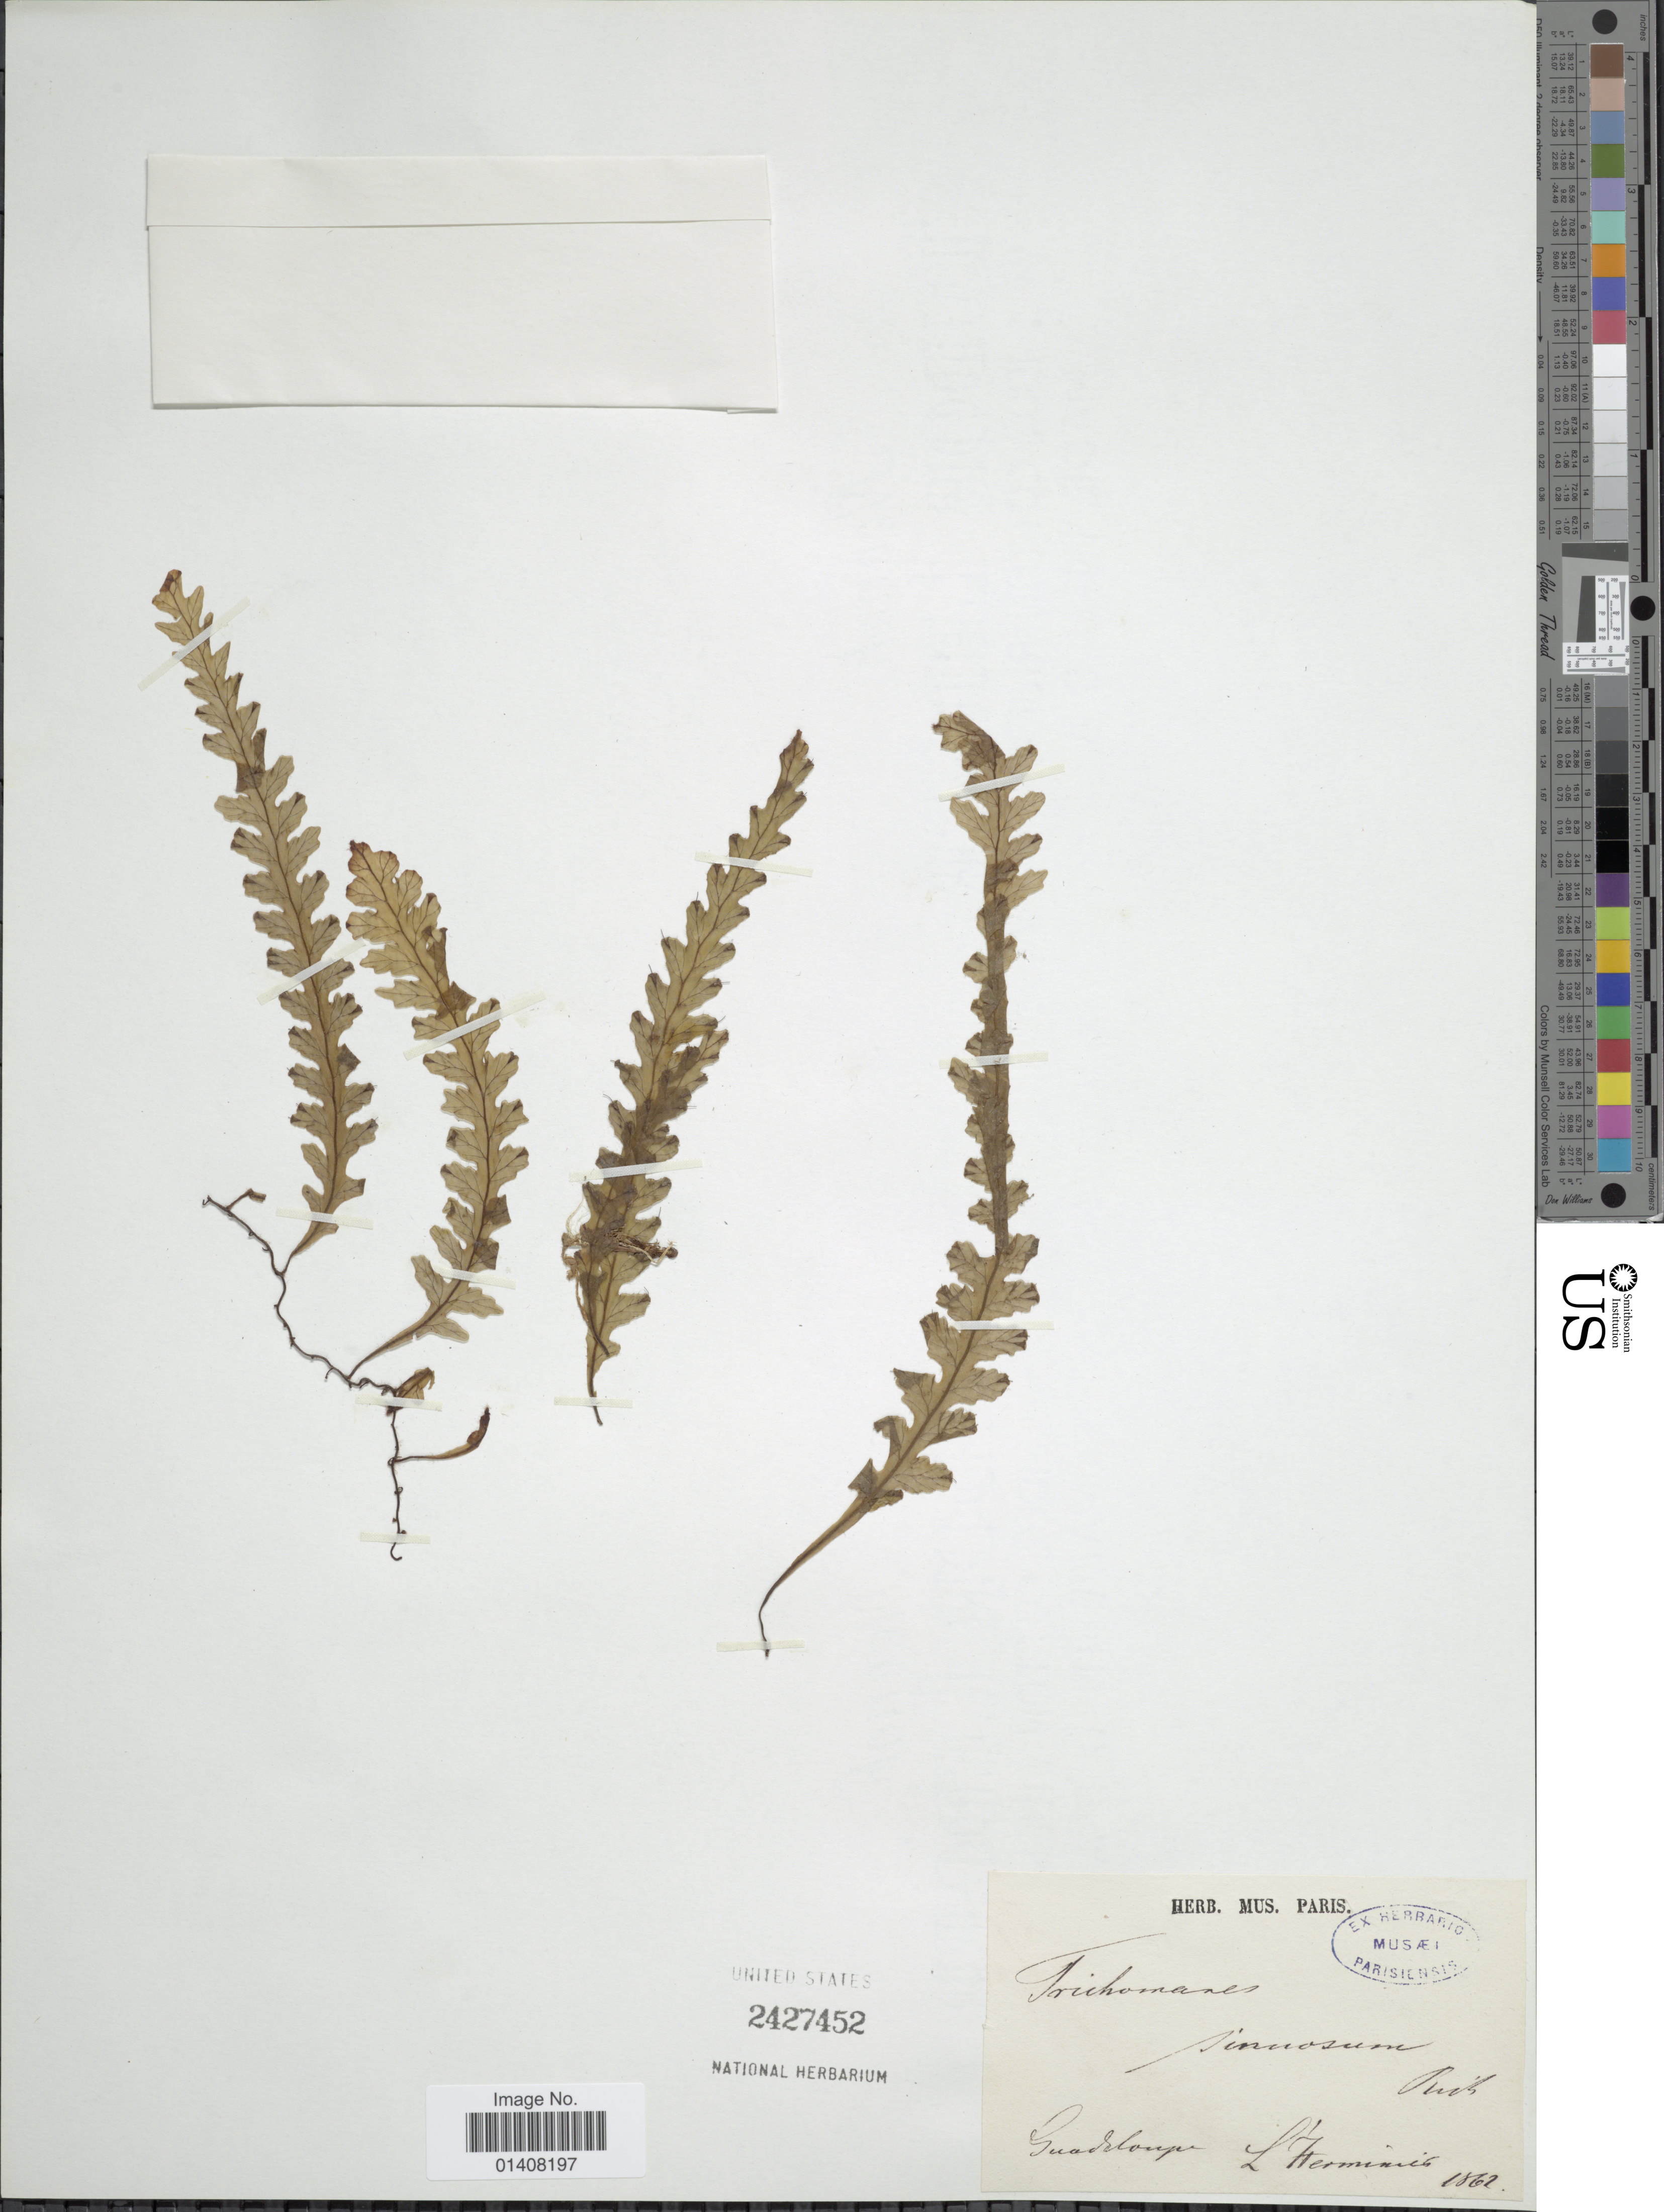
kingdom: Plantae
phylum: Tracheophyta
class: Polypodiopsida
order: Hymenophyllales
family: Hymenophyllaceae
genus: Trichomanes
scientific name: Trichomanes polypodioides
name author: L.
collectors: F. L'Herminier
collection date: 1862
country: Guadeloupe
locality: Guadeloupe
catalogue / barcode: US 2427452